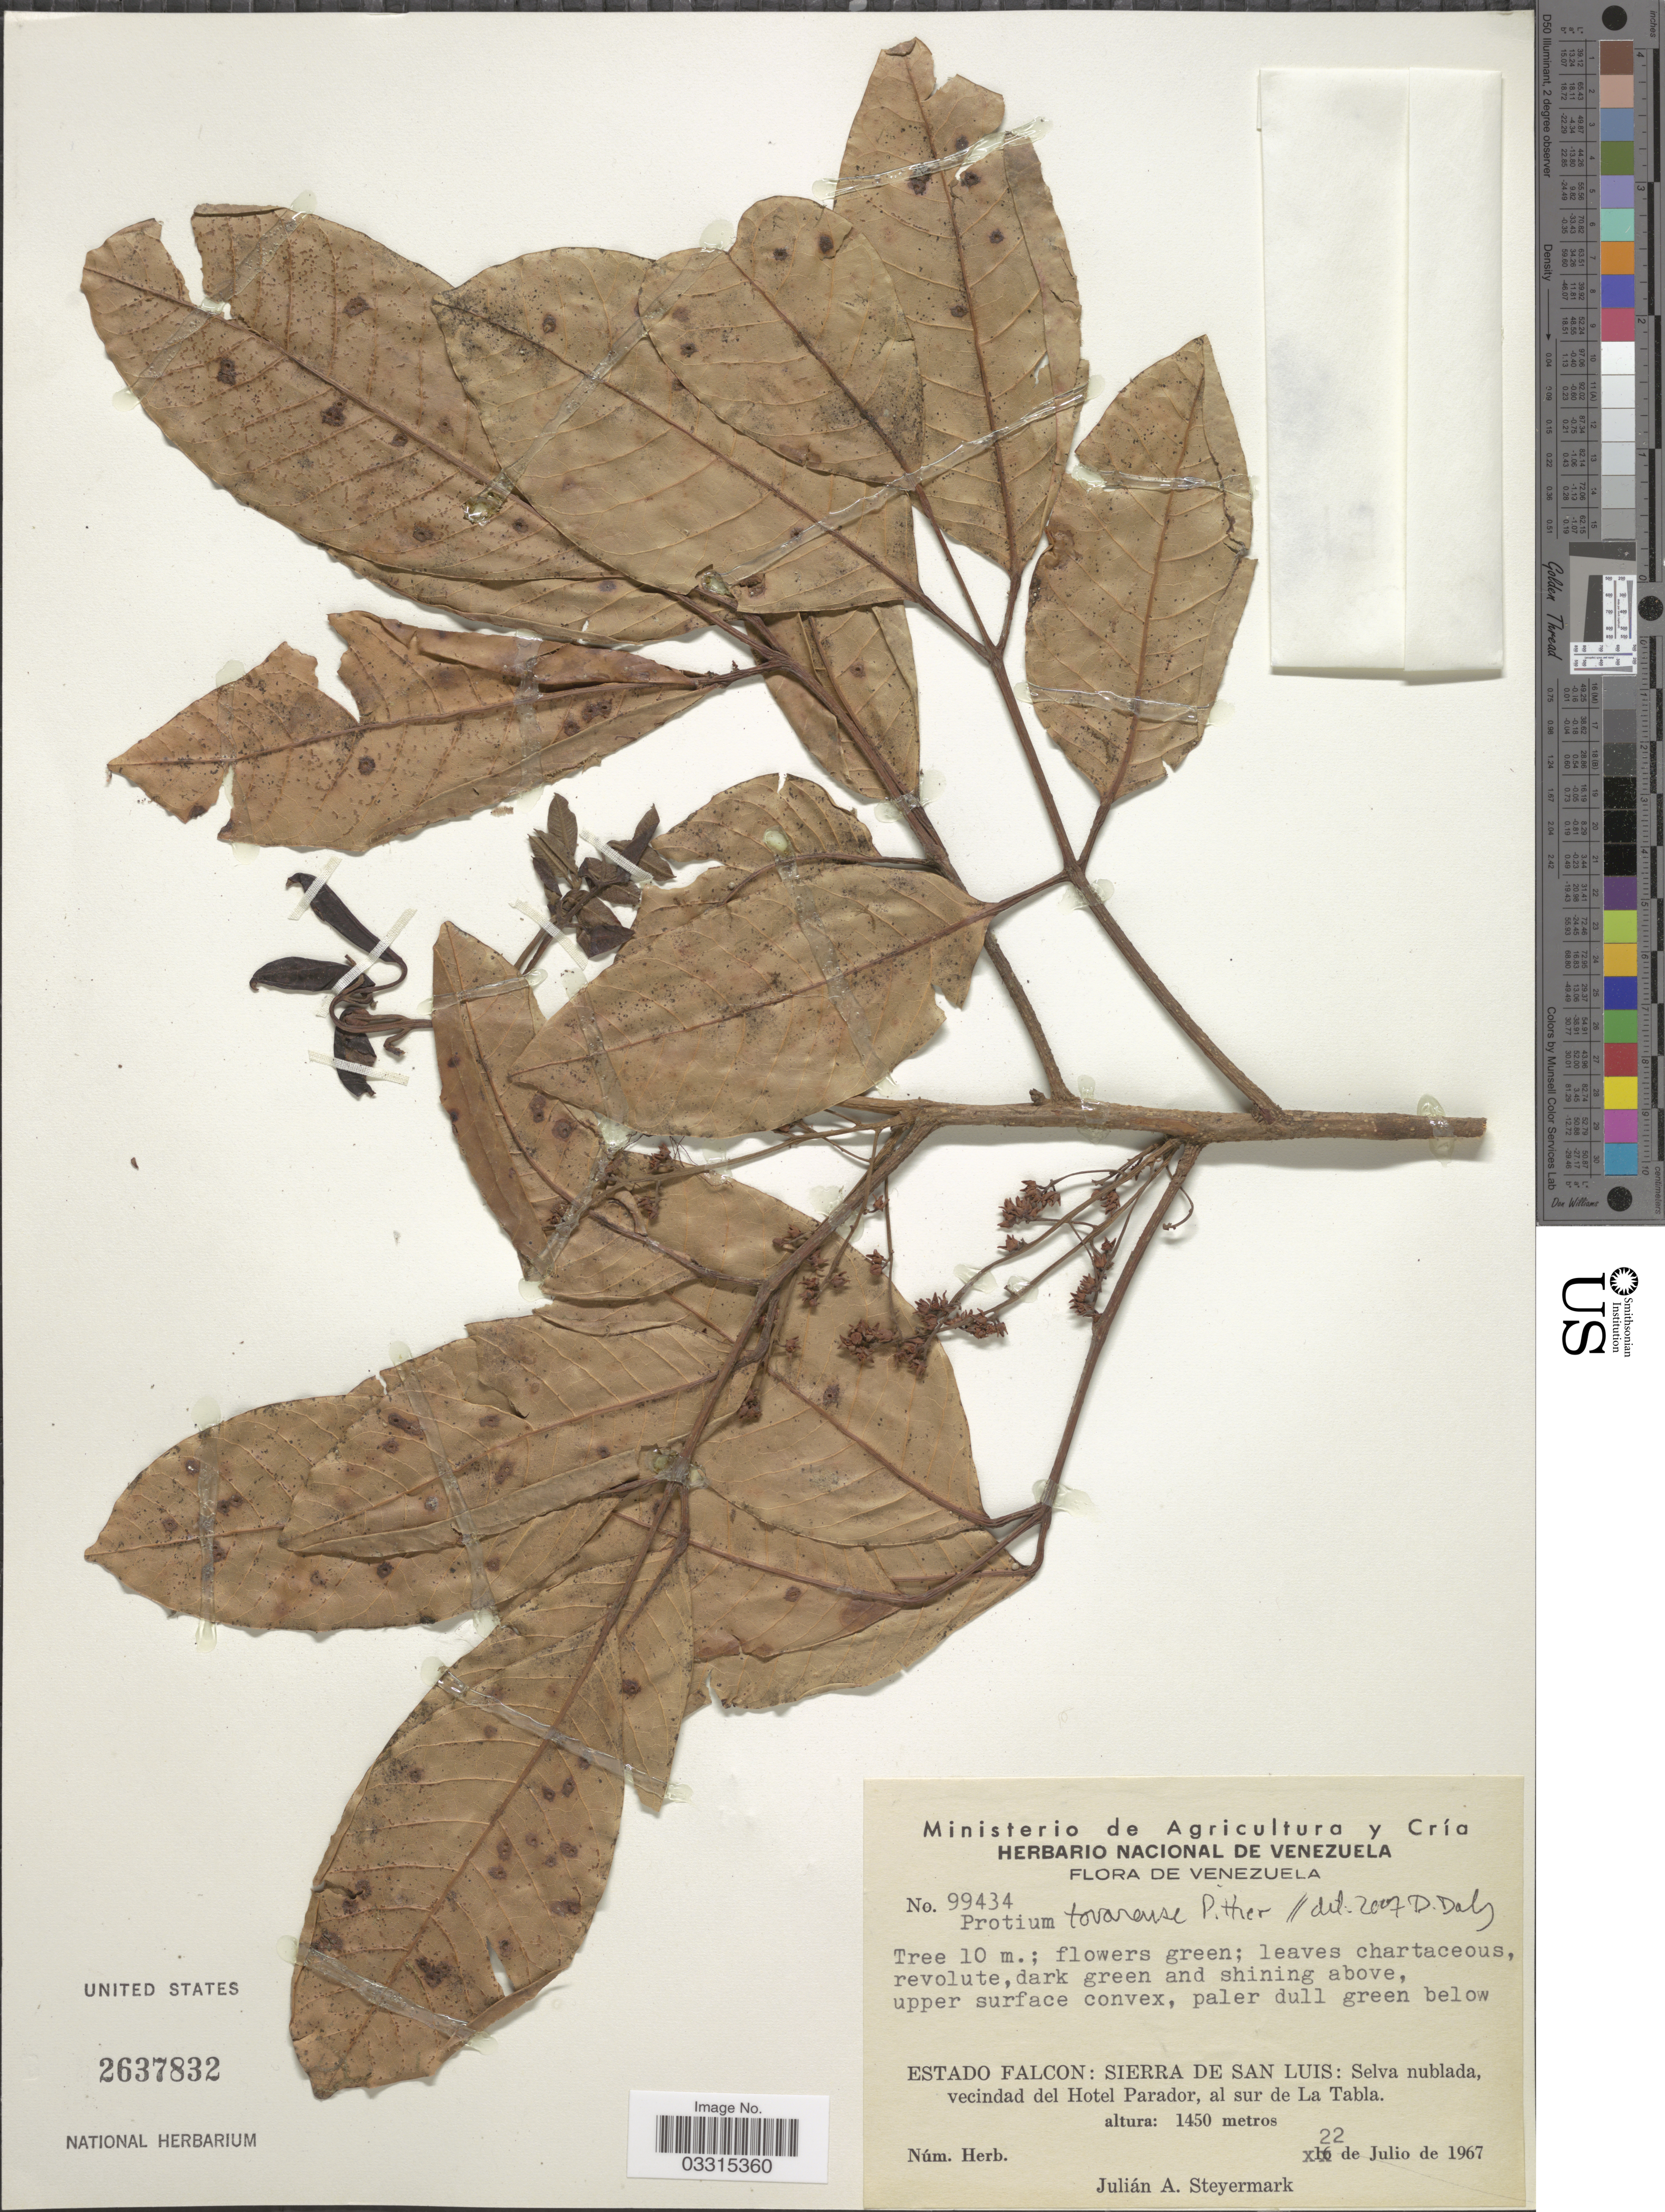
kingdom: Plantae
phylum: Tracheophyta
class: Magnoliopsida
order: Sapindales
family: Burseraceae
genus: Protium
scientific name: Protium tovarense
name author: Pittier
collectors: J. Steyermark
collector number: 99434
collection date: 1967-07-22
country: Venezuela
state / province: Falcón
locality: Sierra de San Luis: Selva nublada, vecindad del Hotel Parador, al sur de La Tabla.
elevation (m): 1450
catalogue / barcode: US 2637832